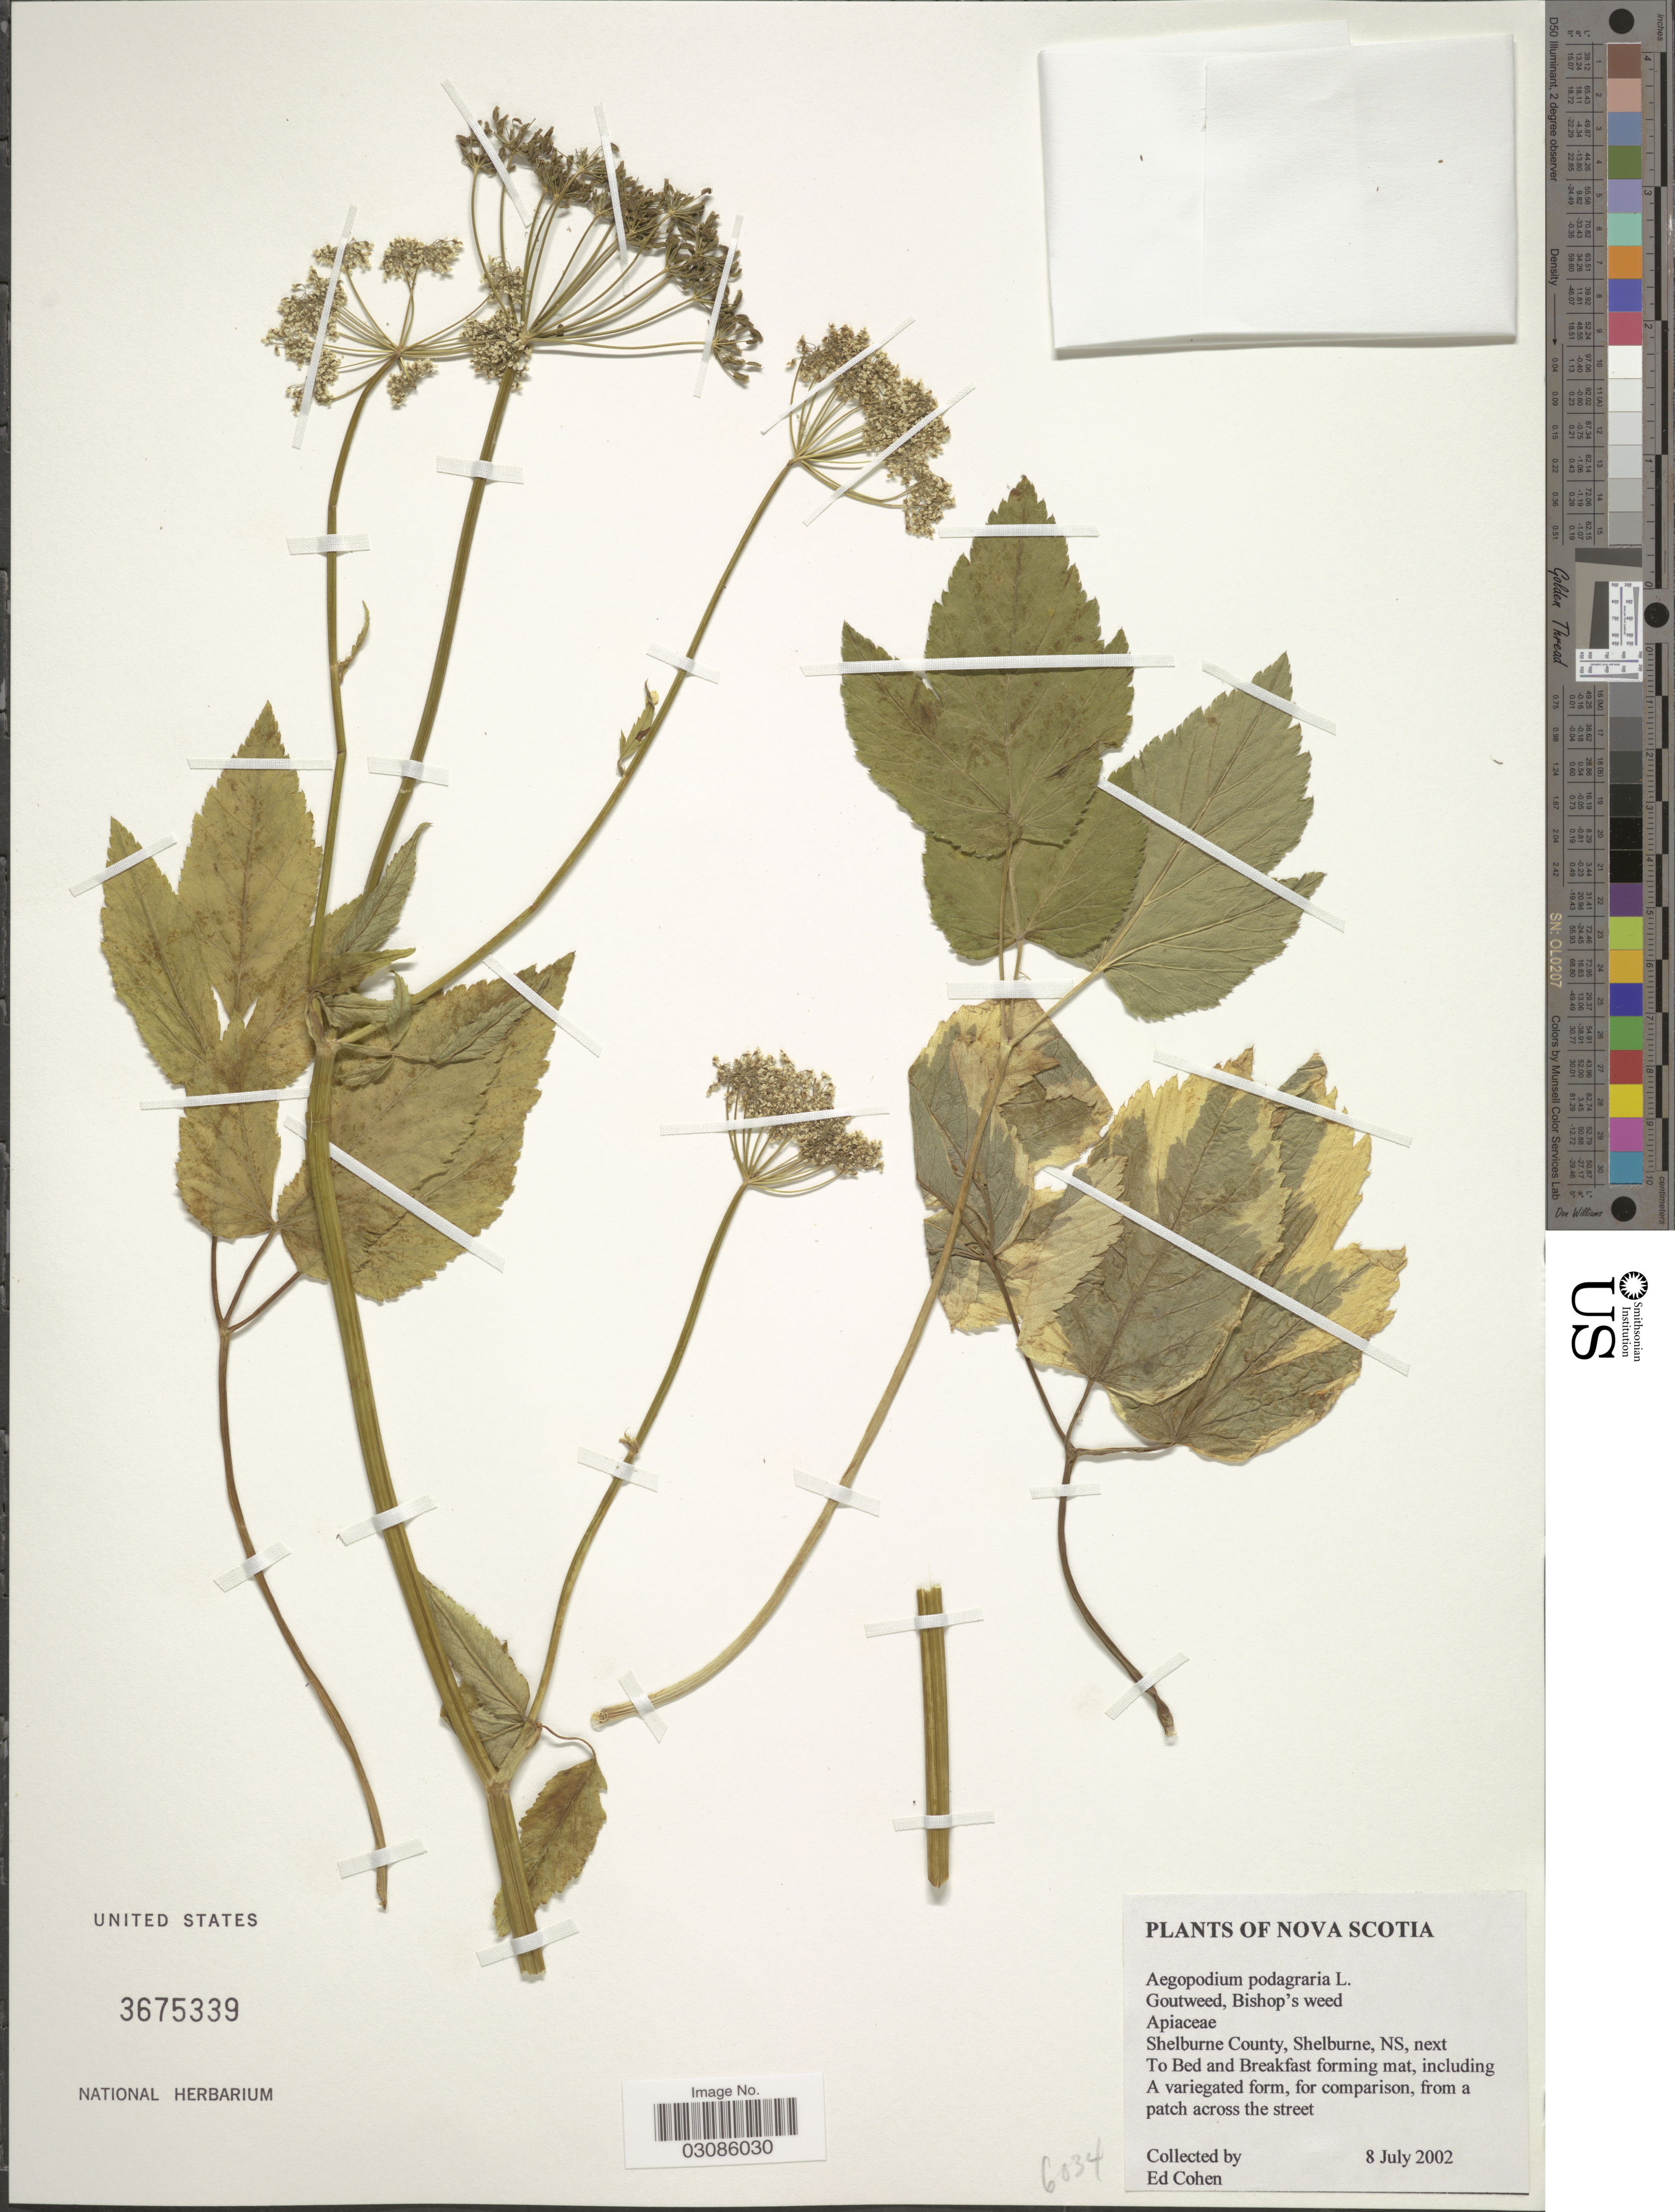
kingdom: Plantae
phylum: Tracheophyta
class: Magnoliopsida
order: Apiales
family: Apiaceae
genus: Aegopodium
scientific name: Aegopodium podagraria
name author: L.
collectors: E. Cohen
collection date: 2002-07-08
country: Canada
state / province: Nova Scotia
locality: Shelburne County, Shelburne, NS, next To Bed and Breakfast forming mat, including A variegated form, for comparison, from a patch across the street.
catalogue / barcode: US 3675339